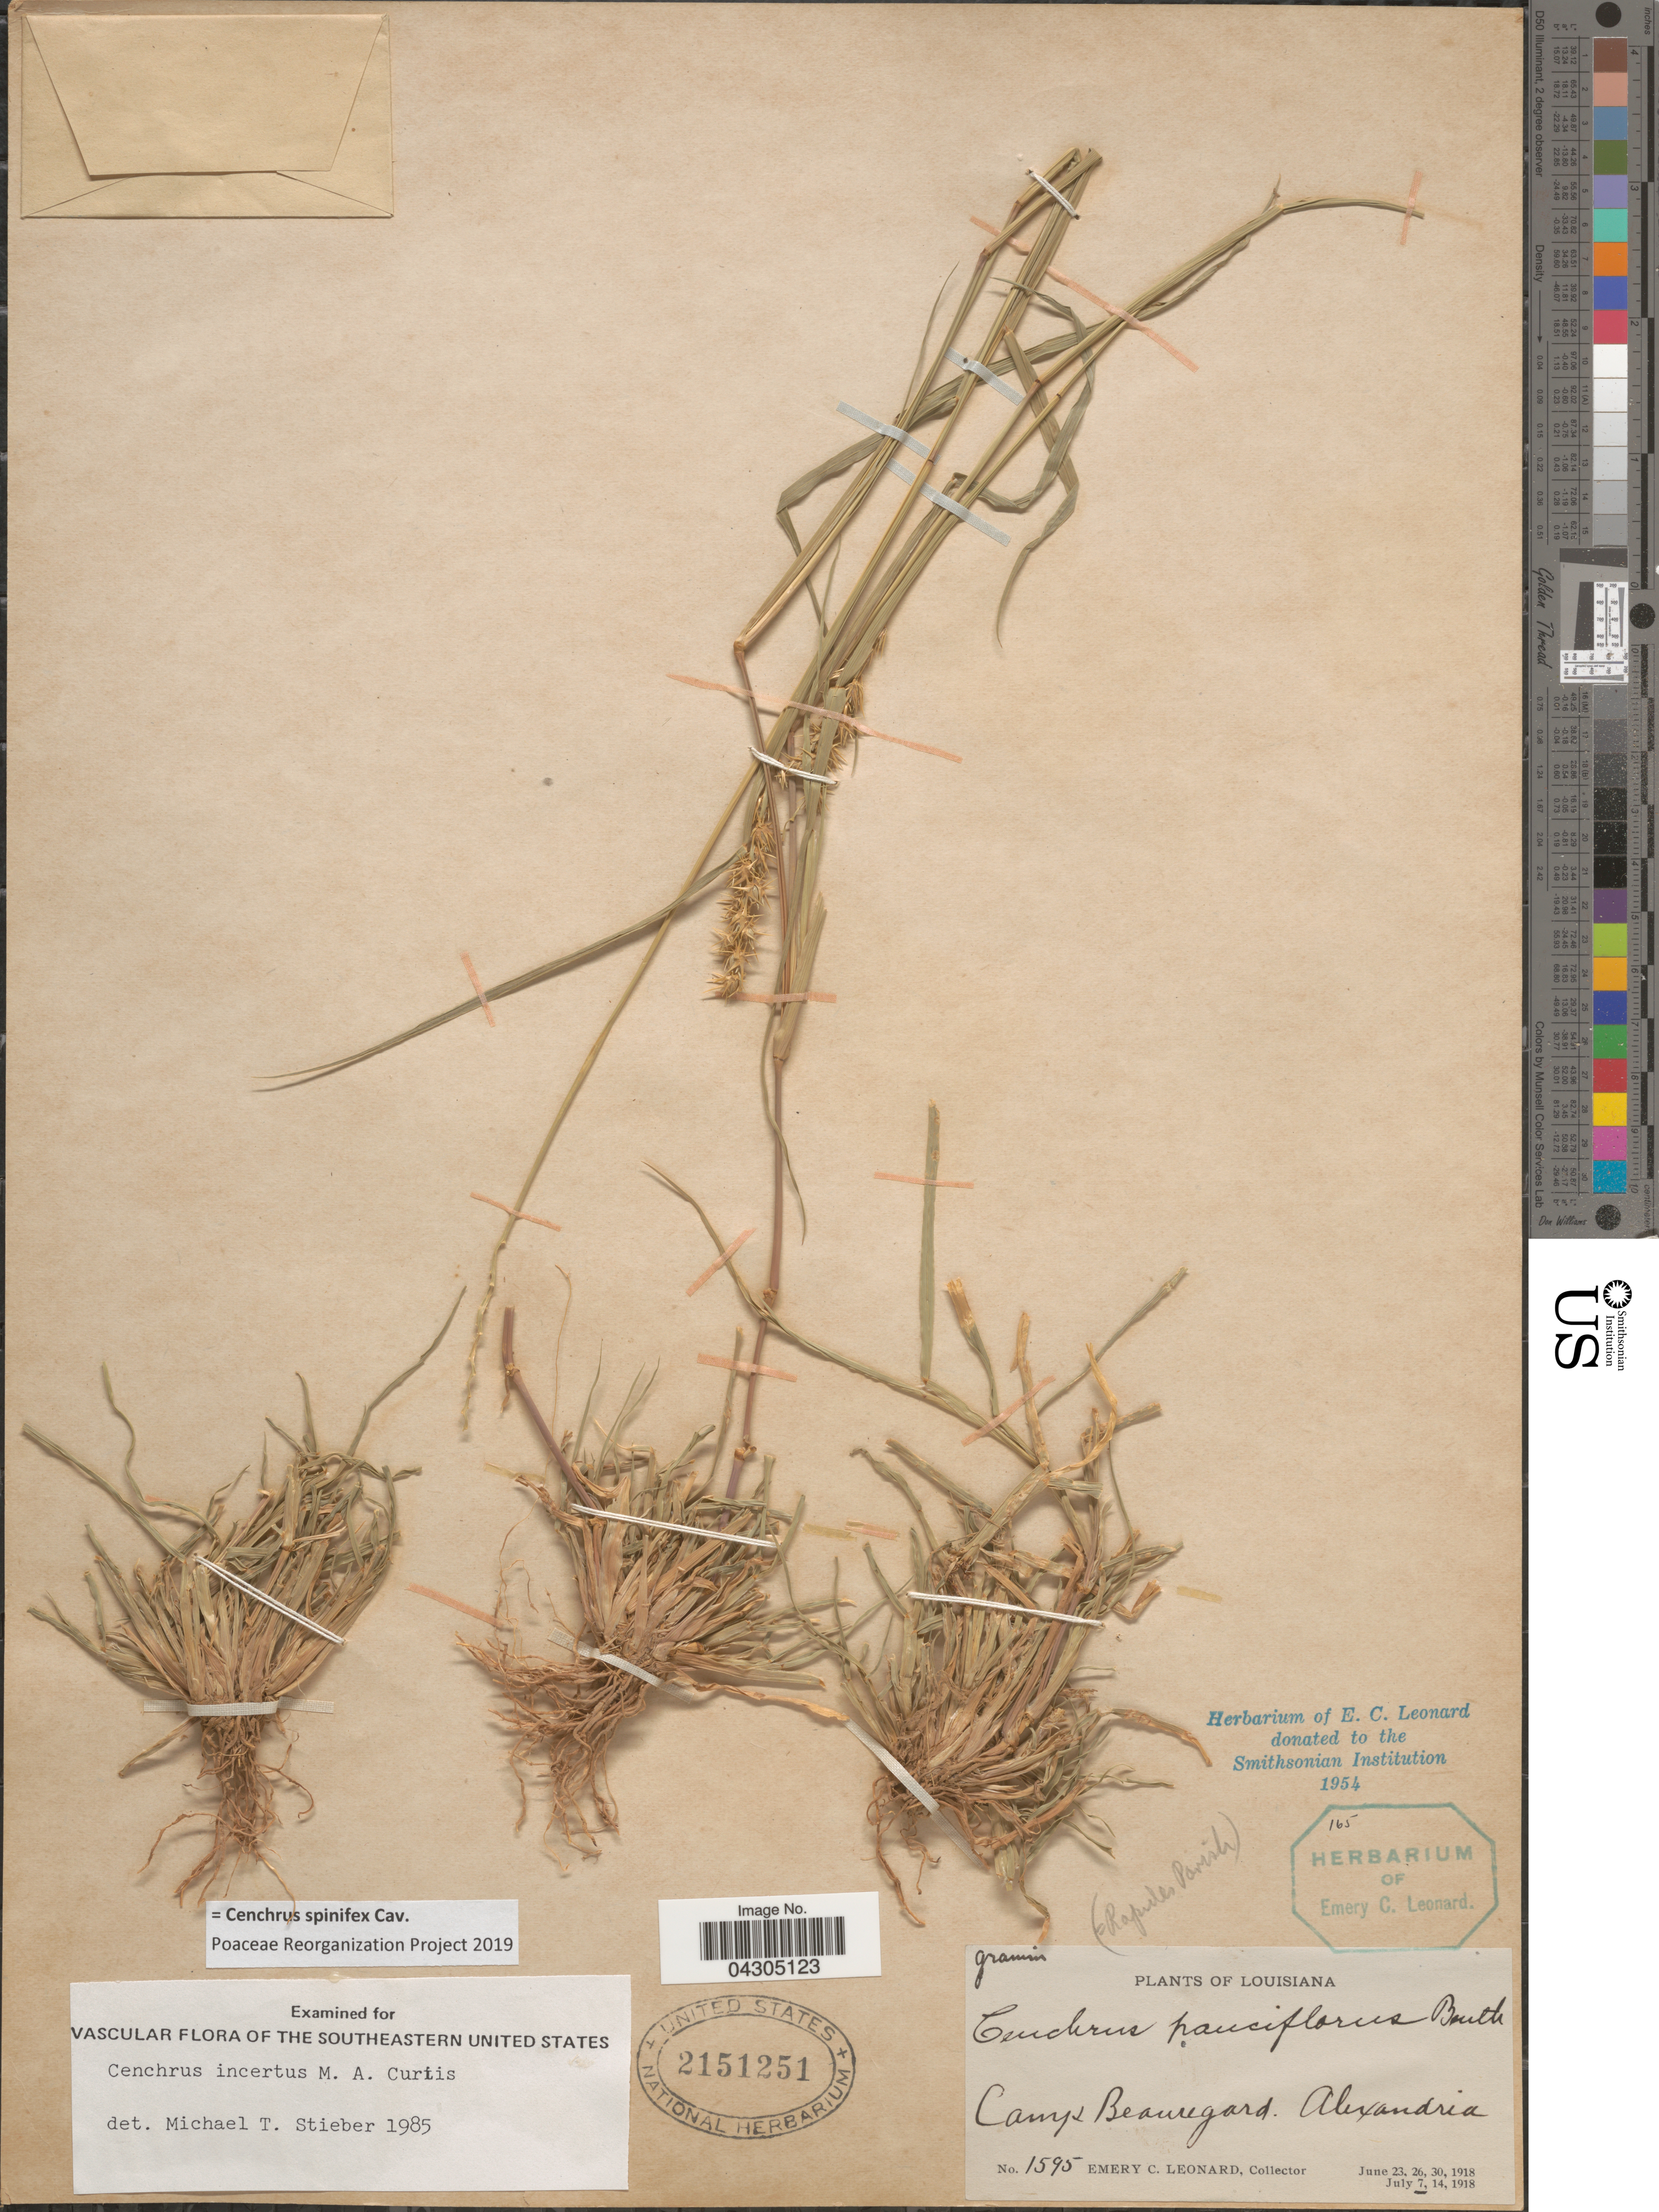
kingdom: Plantae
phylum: Tracheophyta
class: Liliopsida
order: Poales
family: Poaceae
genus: Cenchrus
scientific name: Cenchrus spinifex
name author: Cav.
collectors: E. C. Leonard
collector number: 1595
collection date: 1918-07-07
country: United States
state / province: Louisiana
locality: Camp Beauregard. Alexandria.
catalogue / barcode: US 2151251